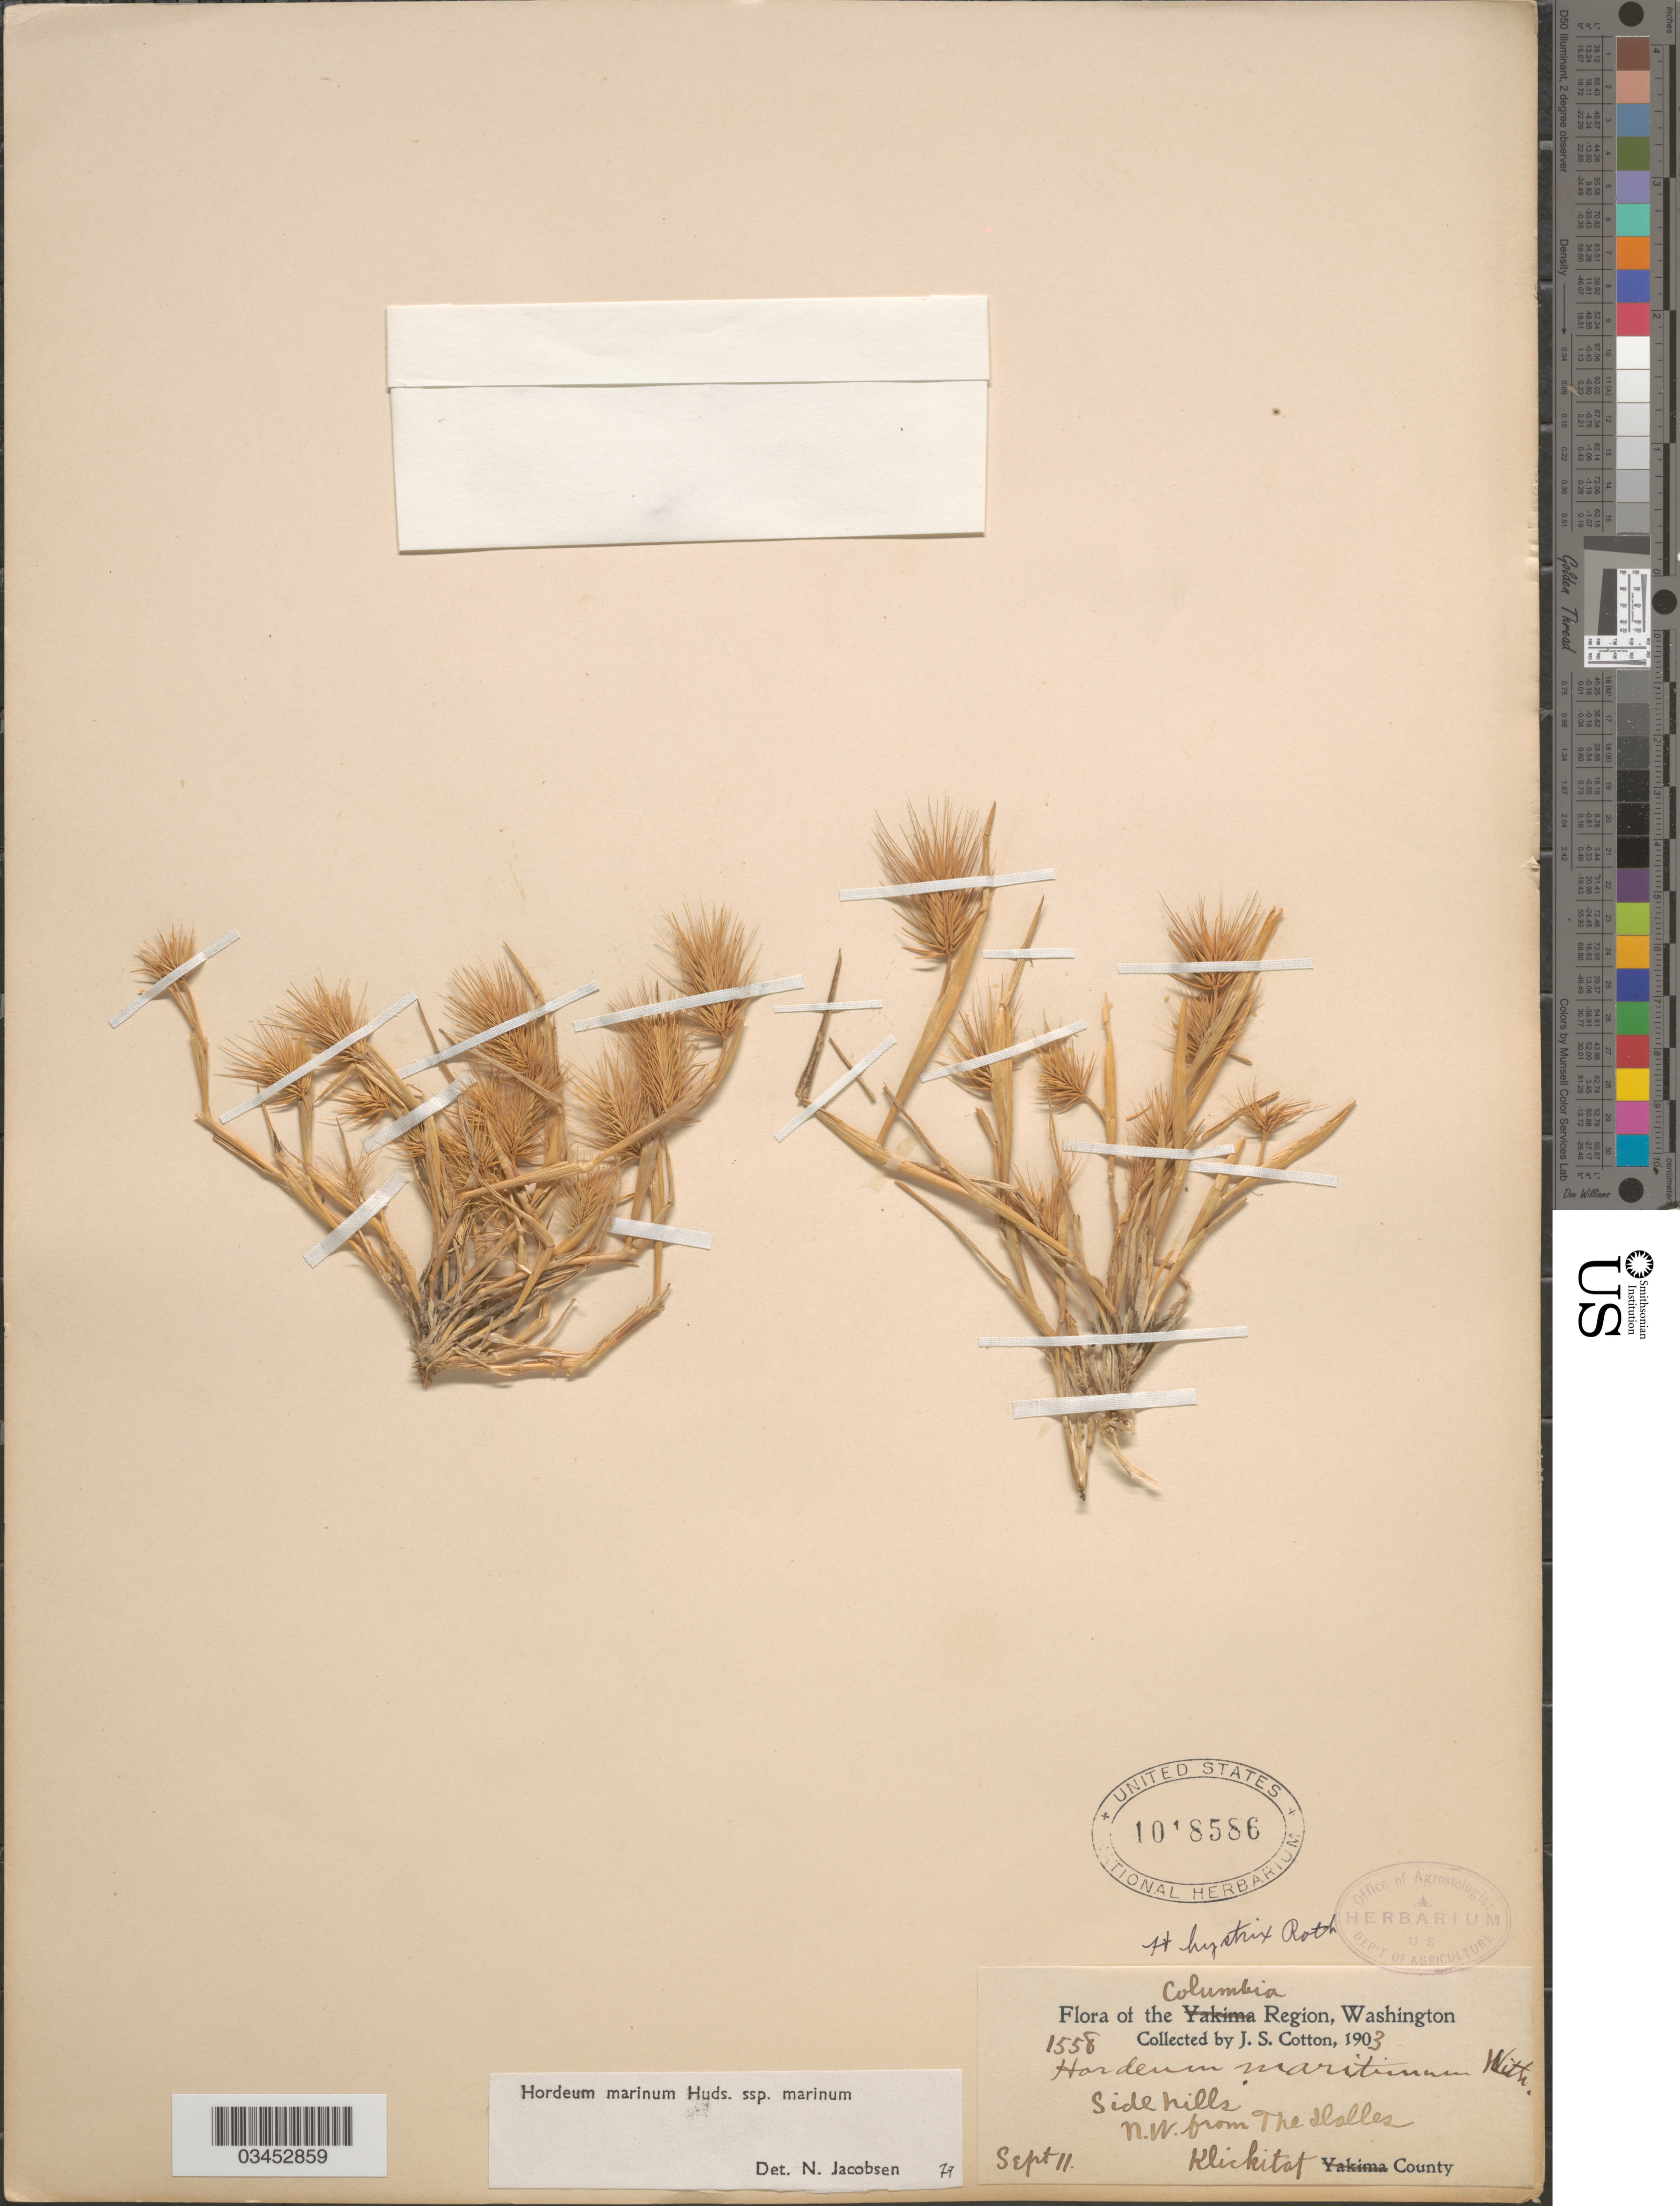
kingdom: Plantae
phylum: Tracheophyta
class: Liliopsida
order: Poales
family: Poaceae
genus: Hordeum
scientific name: Hordeum marinum subsp. gussoneanum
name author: (Parl.) Thell.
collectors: J. S. Cotton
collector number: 1558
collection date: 1903-09-11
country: United States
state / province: Washington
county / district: Klickitat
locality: Columbia Region. Side hills. N.W. from the Dalles. Klickitat County.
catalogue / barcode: US 1018586